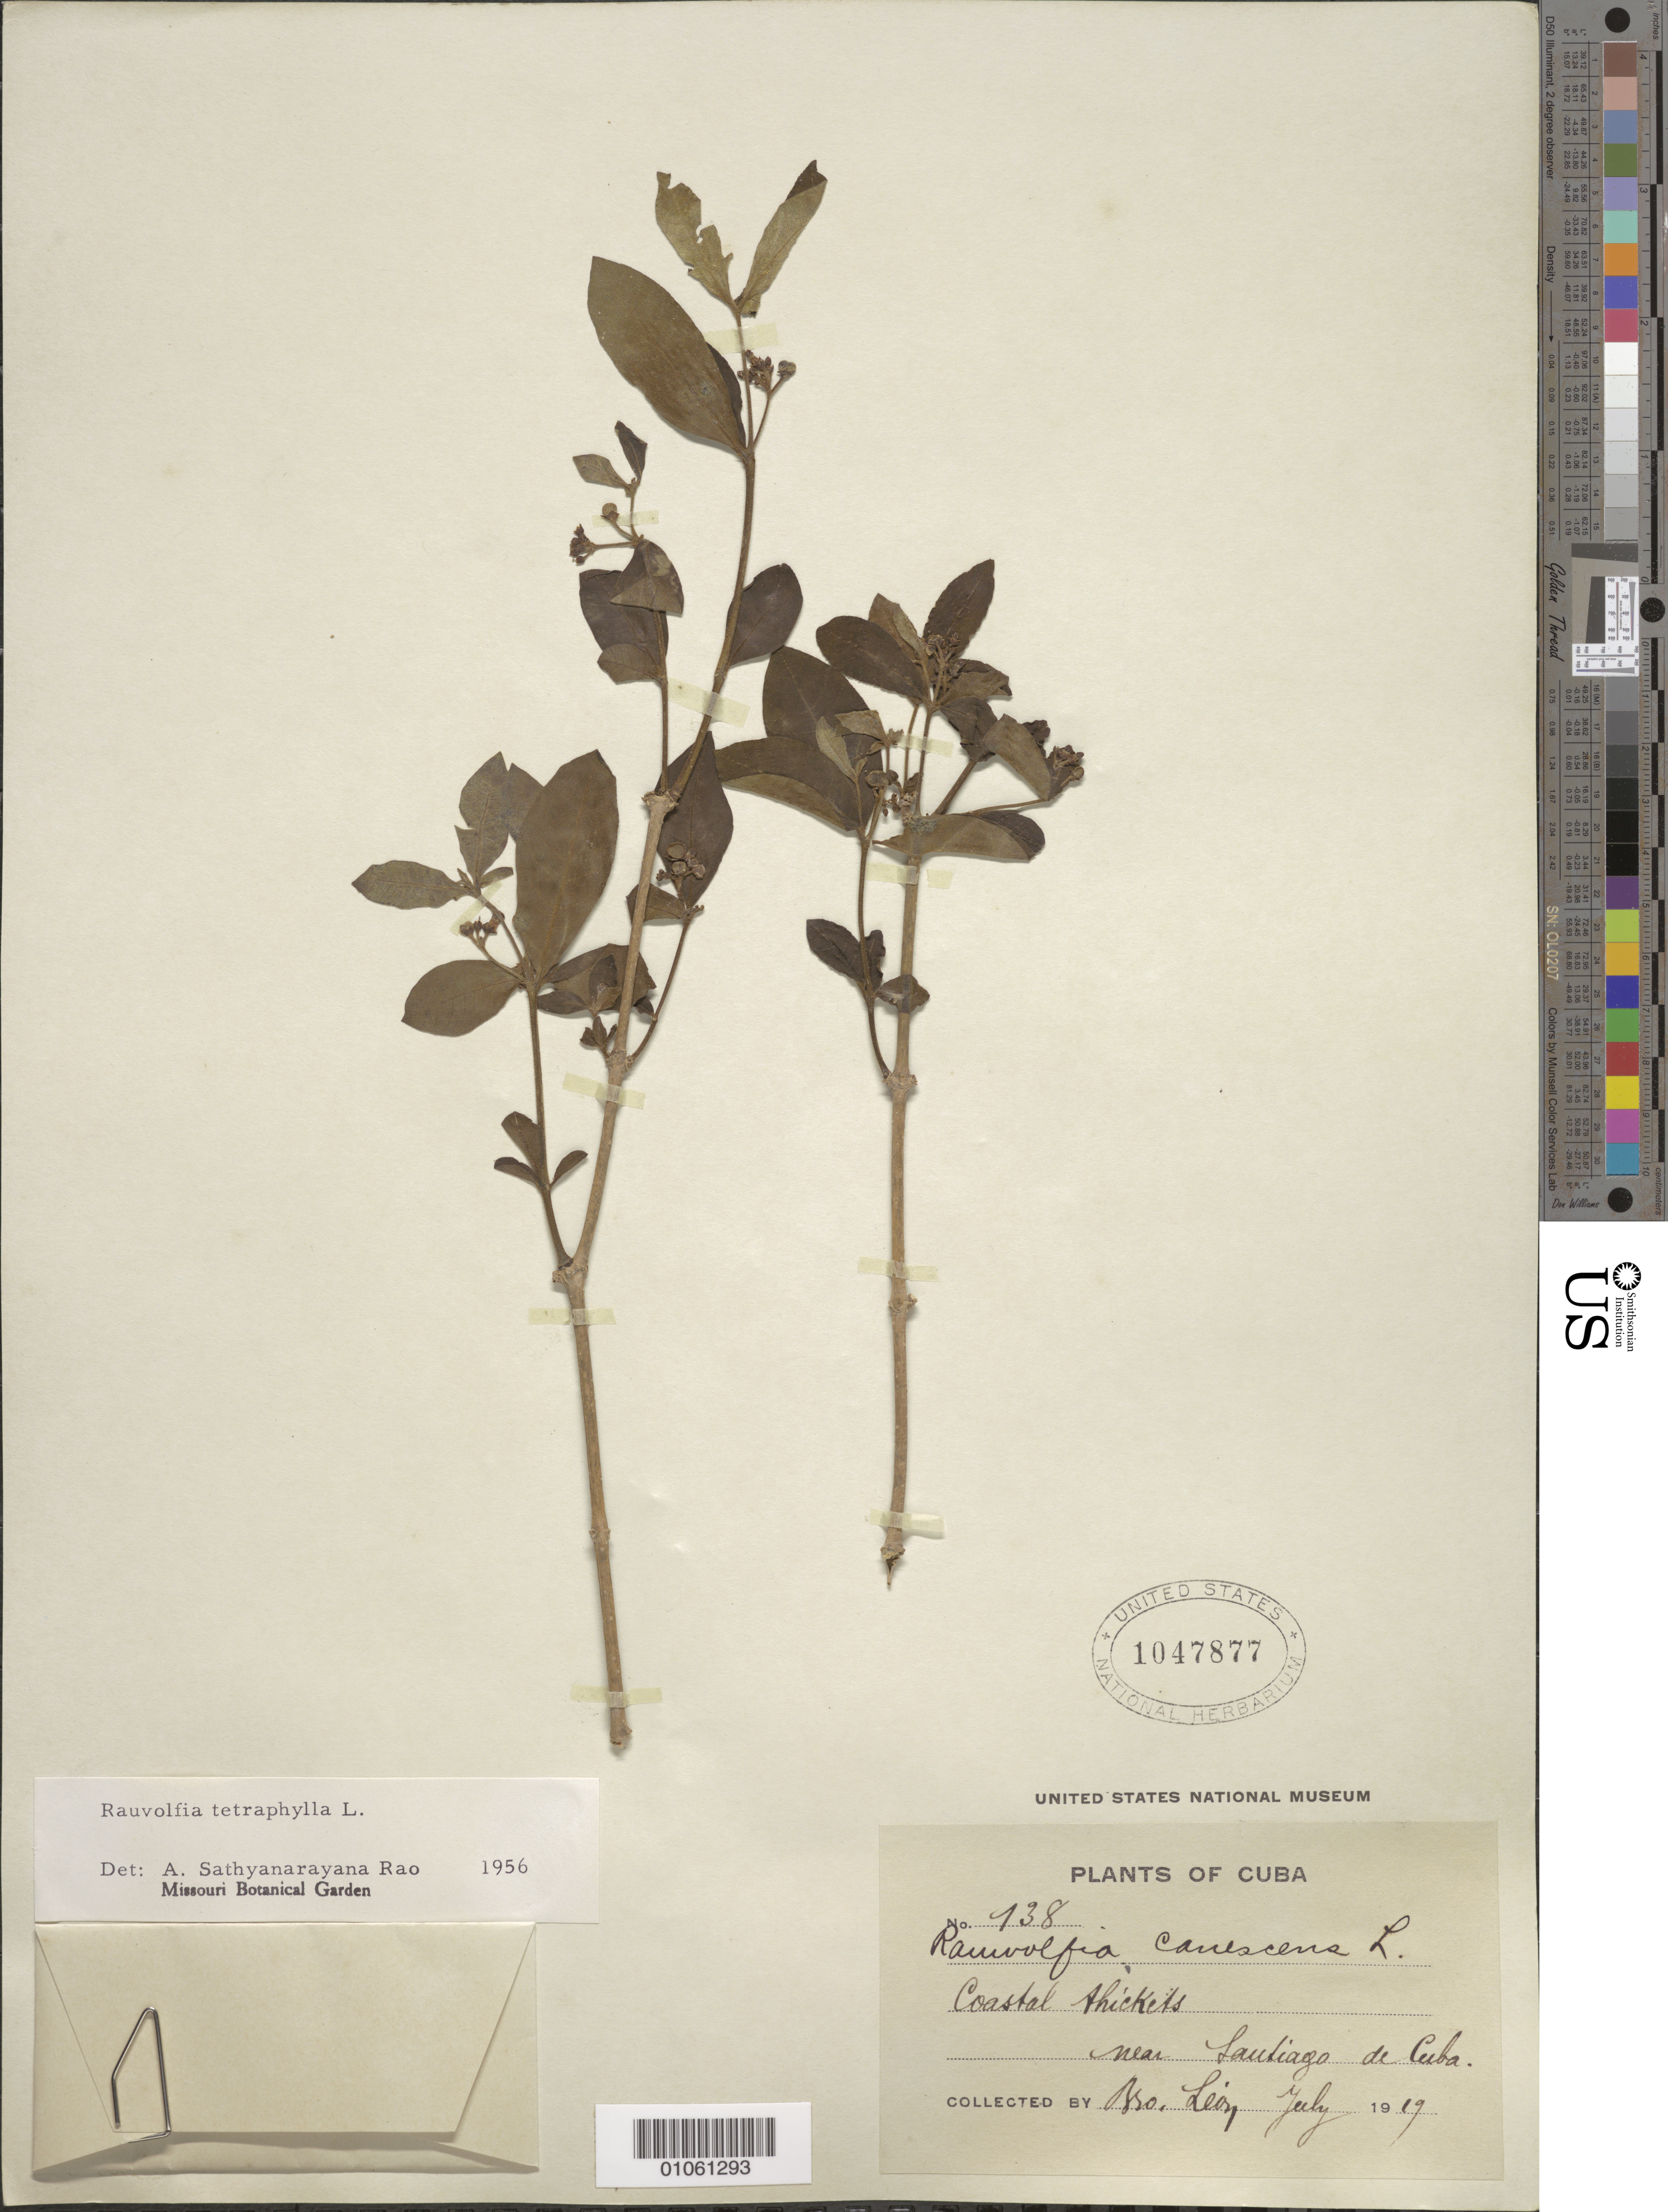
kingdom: Plantae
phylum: Tracheophyta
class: Magnoliopsida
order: Gentianales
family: Apocynaceae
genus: Rauvolfia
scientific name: Rauvolfia tetraphylla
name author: L.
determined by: Rao, A. S.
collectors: Bro. León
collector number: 138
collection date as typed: Jul 1919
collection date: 1919-07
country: Cuba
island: Cuba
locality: Santiago de Cuba, near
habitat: Coastal thickets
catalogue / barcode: US 1047877